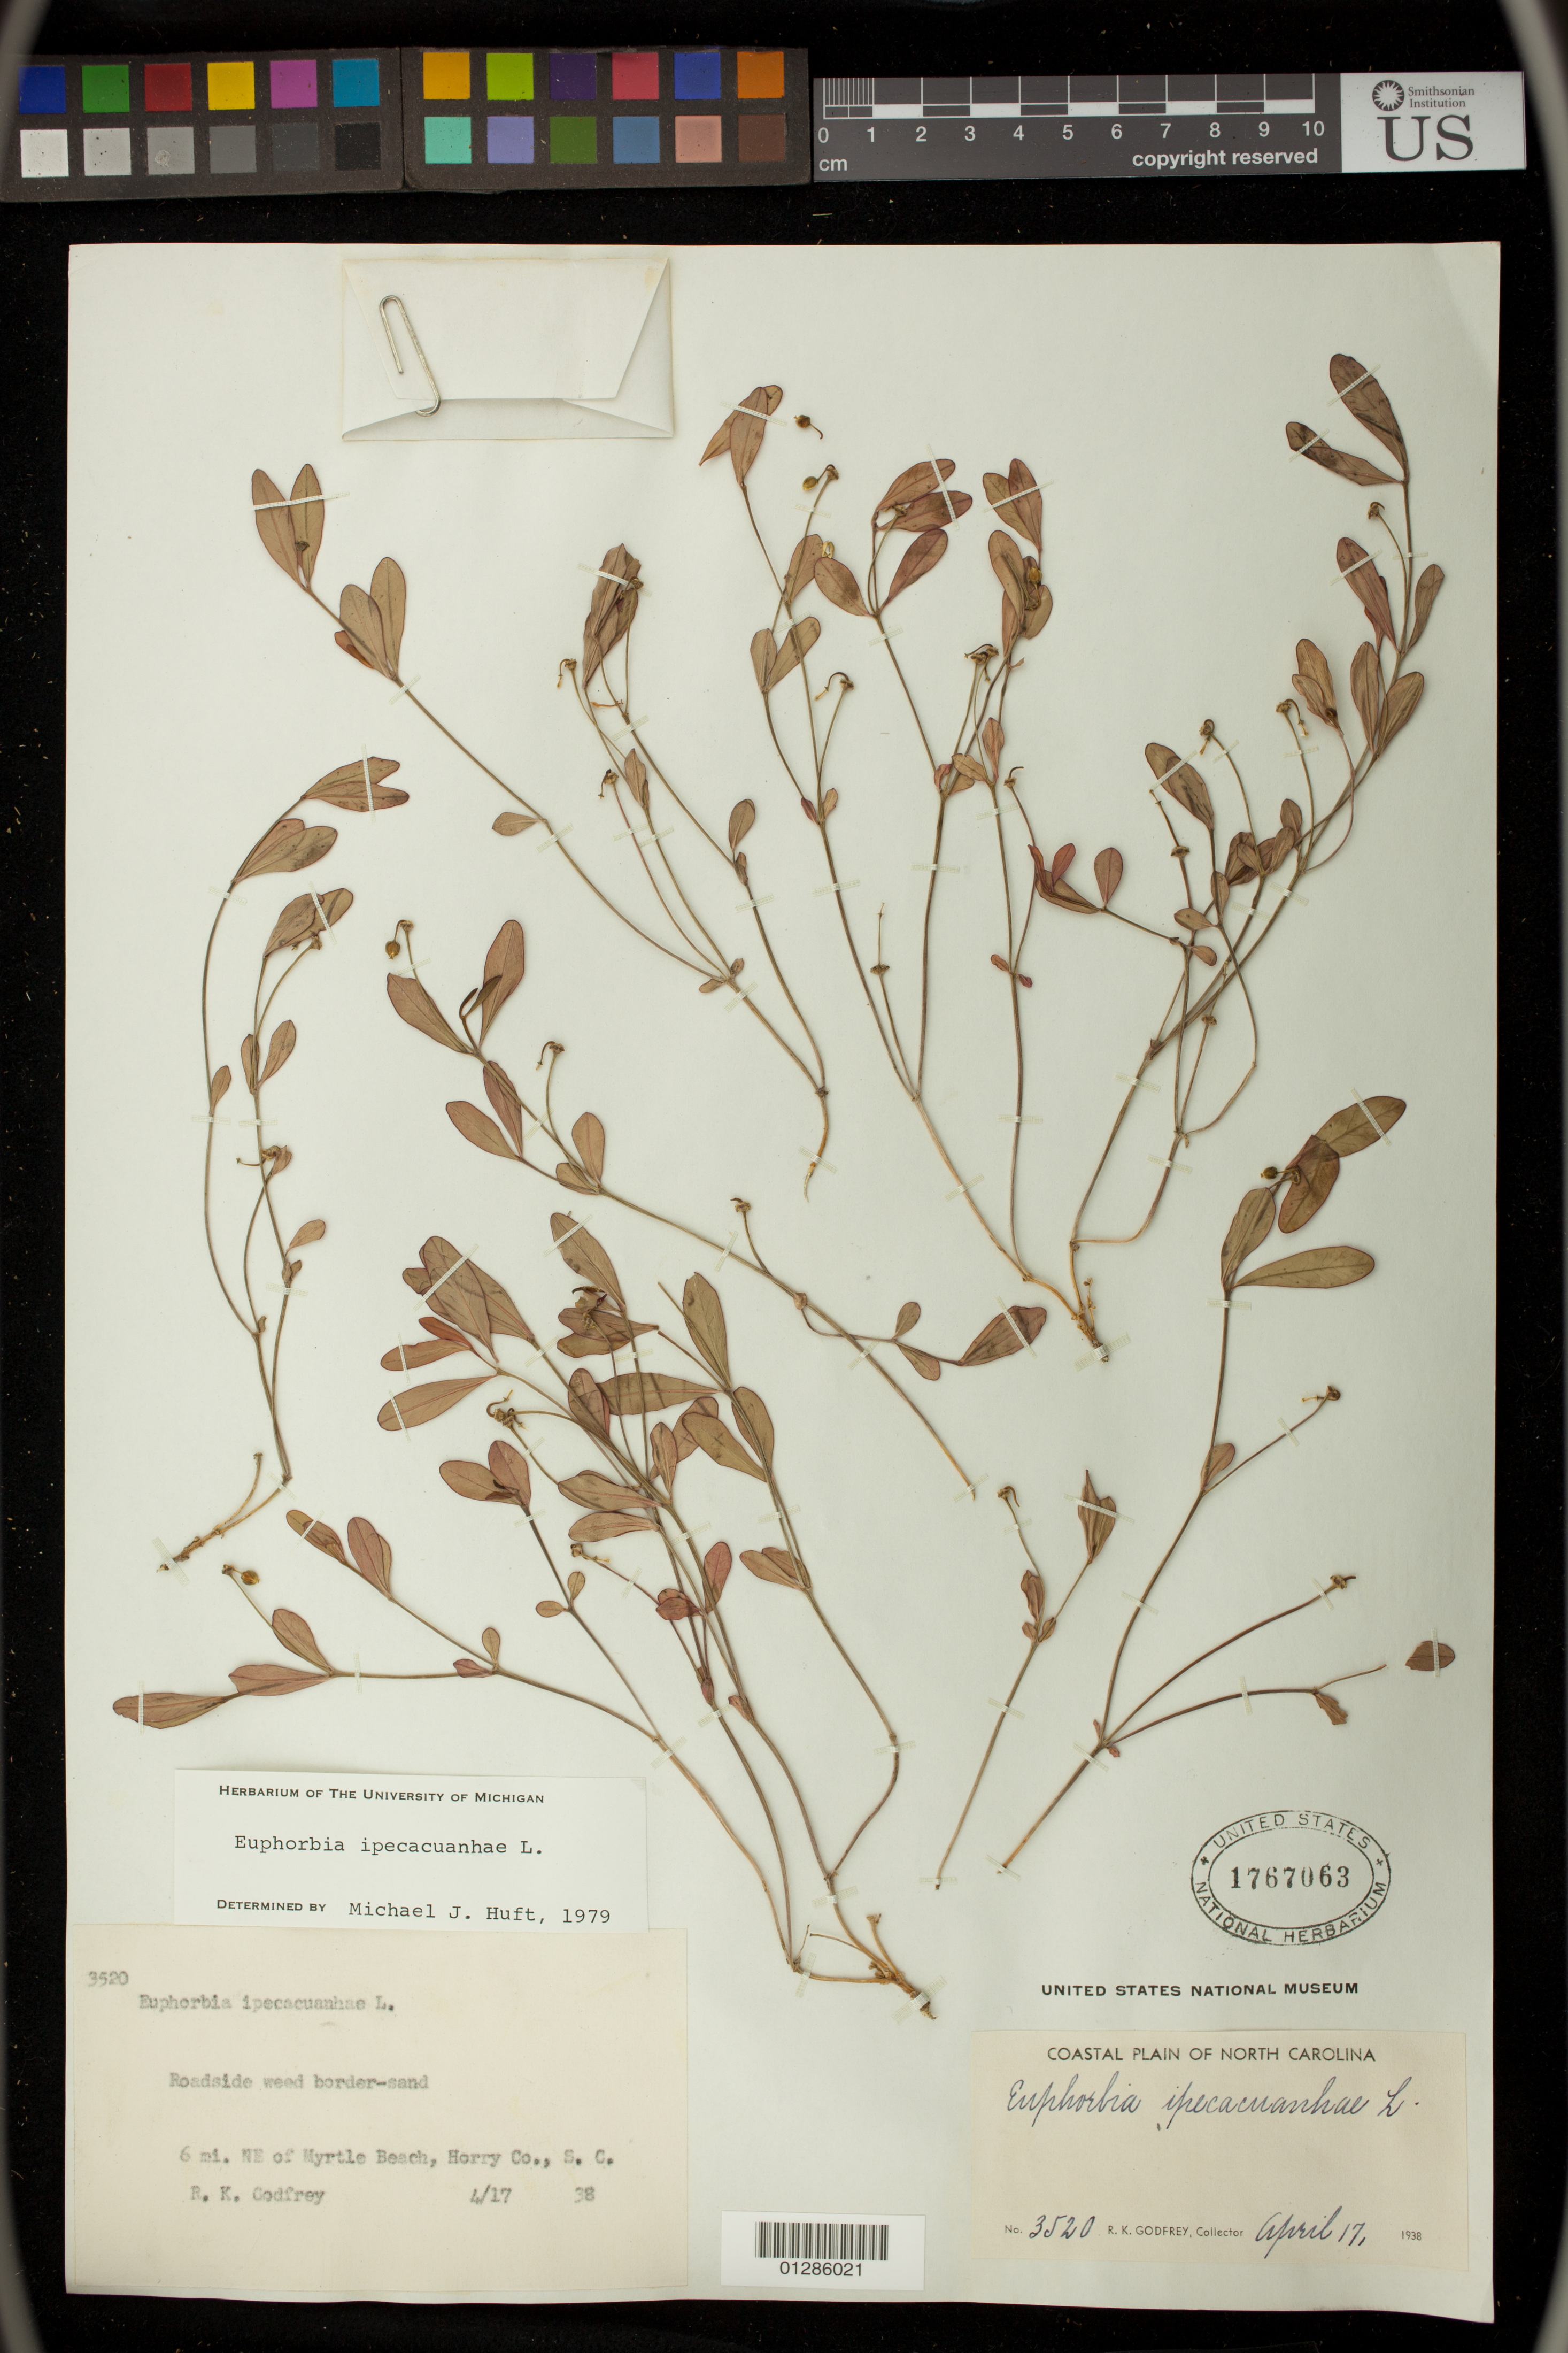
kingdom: Plantae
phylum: Tracheophyta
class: Magnoliopsida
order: Malpighiales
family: Euphorbiaceae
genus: Euphorbia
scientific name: Euphorbia ipecacuanhae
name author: L.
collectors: R. K. Godfrey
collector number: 3520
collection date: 1938-04-17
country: United States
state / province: South Carolina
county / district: Horry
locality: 6 mi. NE of Myrtle Beach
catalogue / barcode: US 1767063